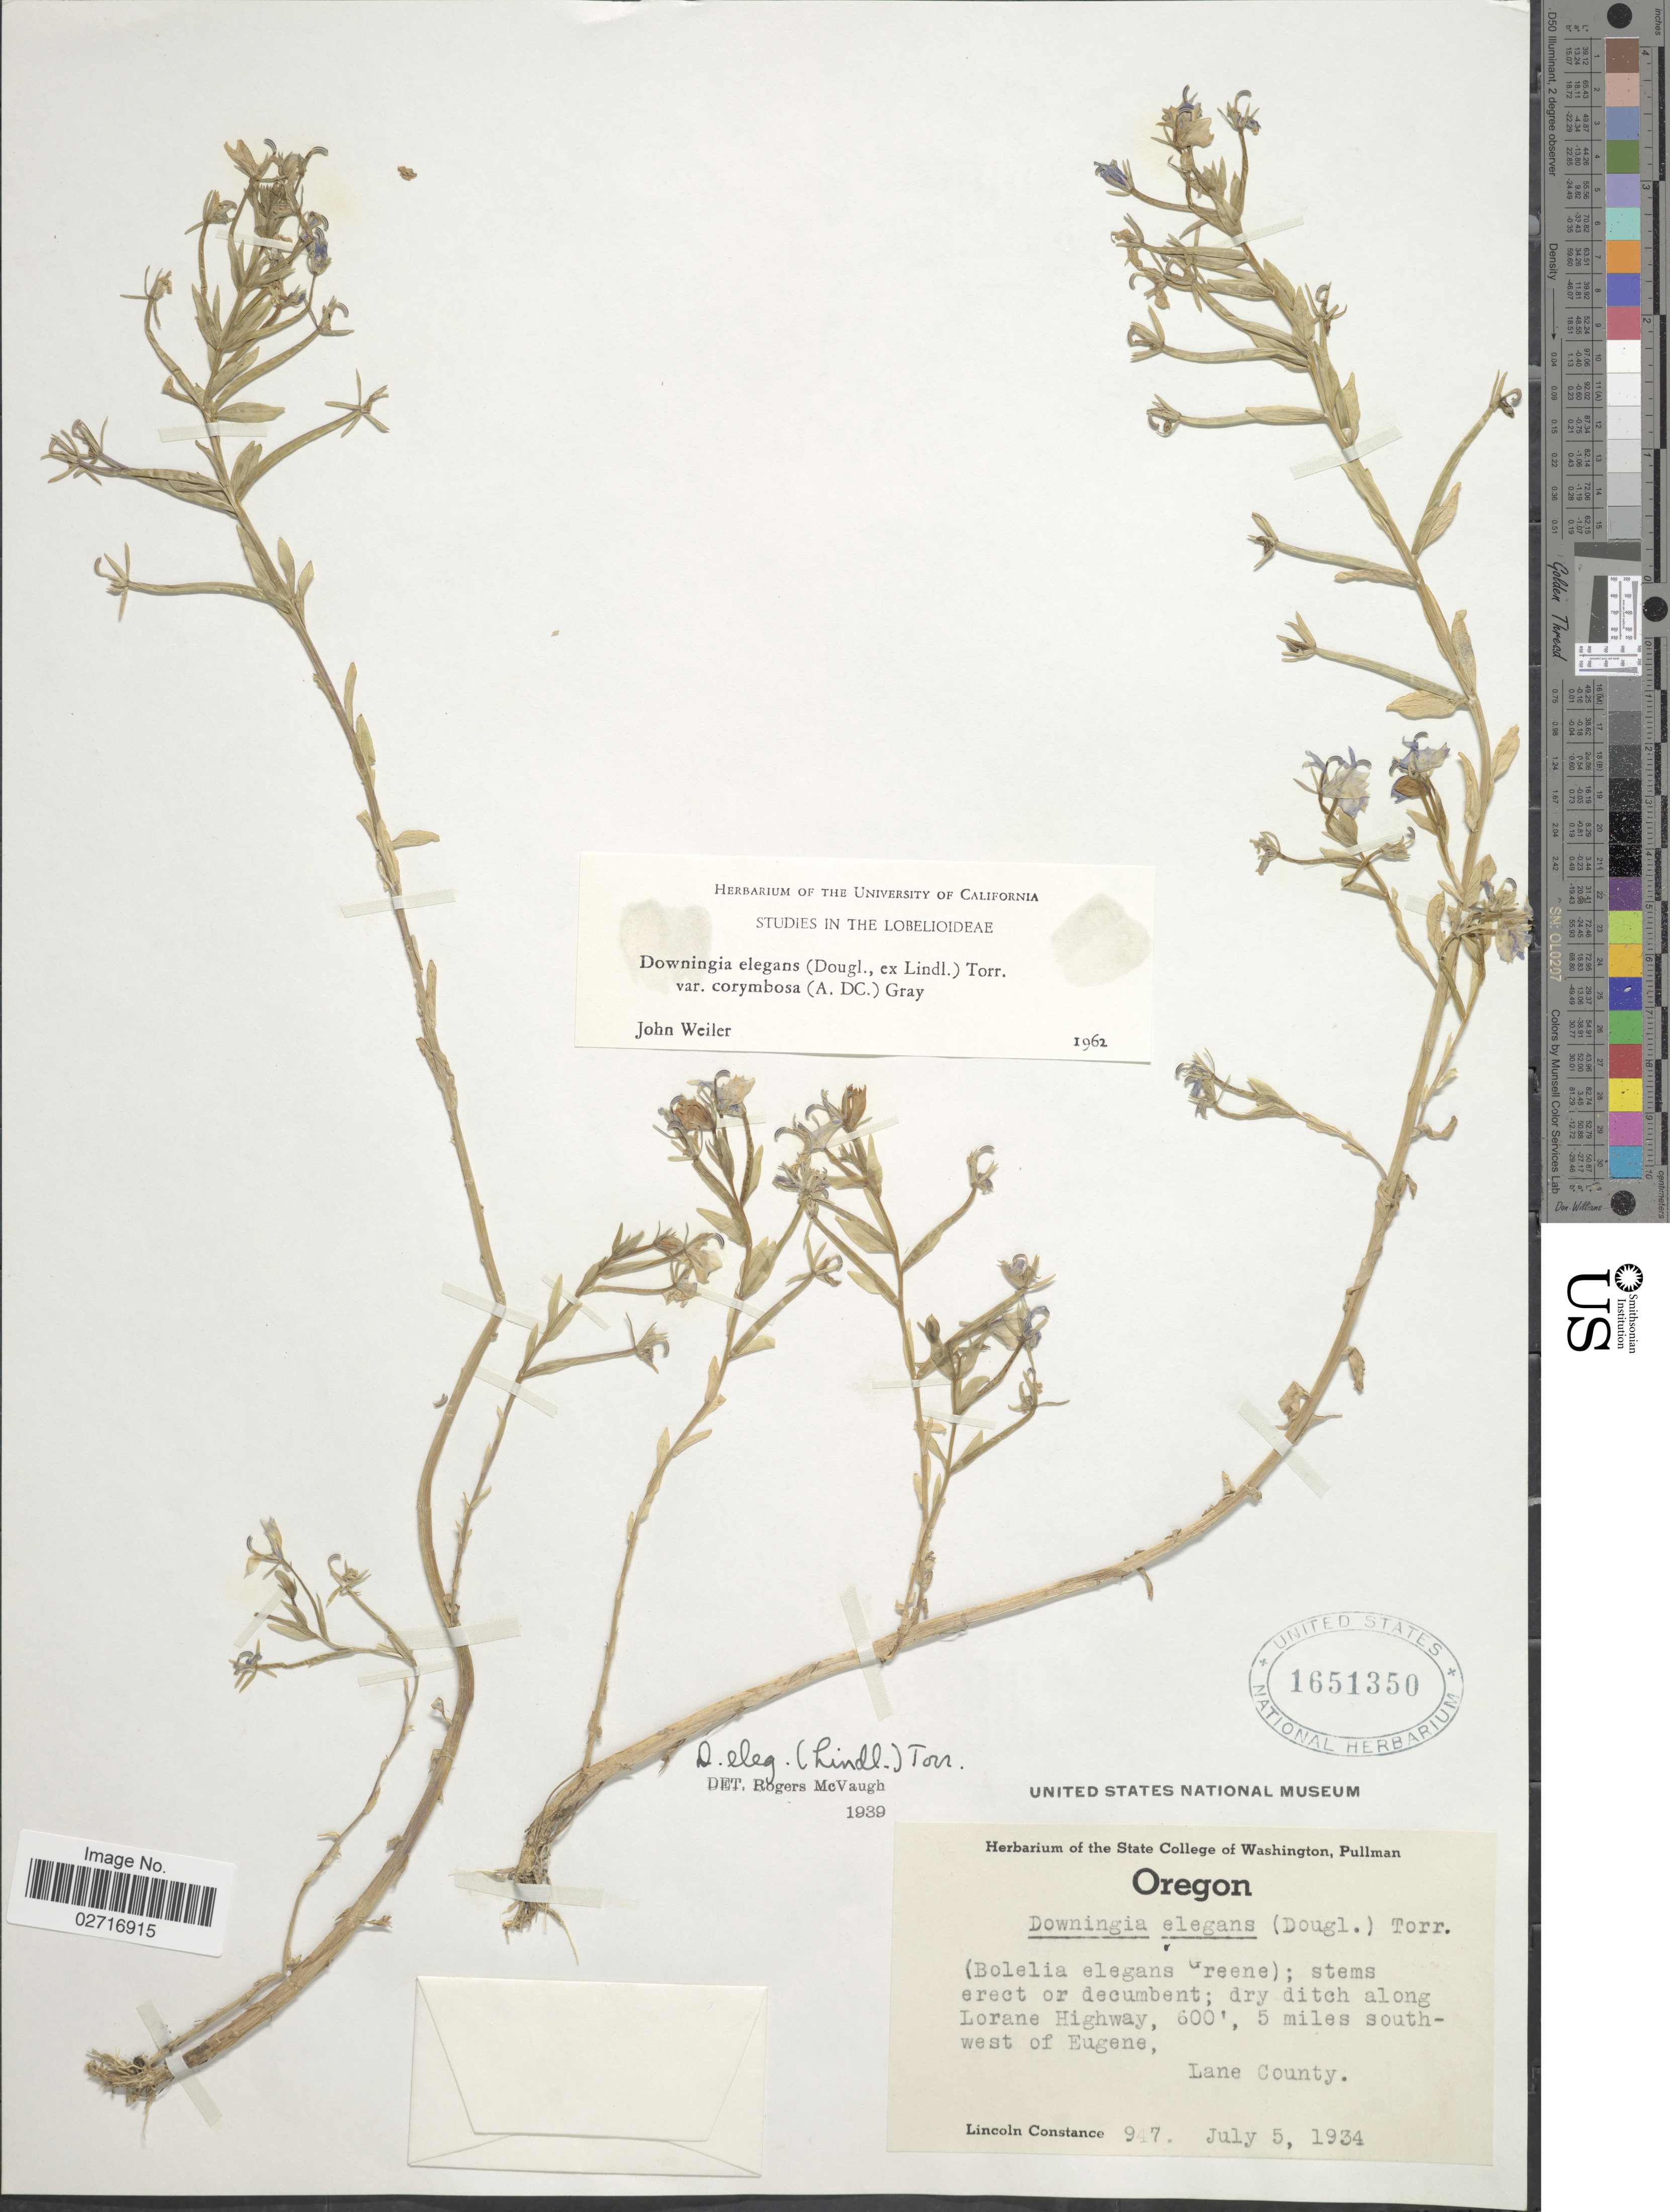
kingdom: Plantae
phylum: Tracheophyta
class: Magnoliopsida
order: Asterales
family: Campanulaceae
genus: Downingia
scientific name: Downingia elegans var. corymbosa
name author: (A. DC.) A. Gray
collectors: L. Constance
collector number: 947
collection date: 1934-07-05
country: United States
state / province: Oregon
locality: Dry ditch along Lorane Highway, 5 miles southwest of Eugene, Lane County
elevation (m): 183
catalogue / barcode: US 1651350